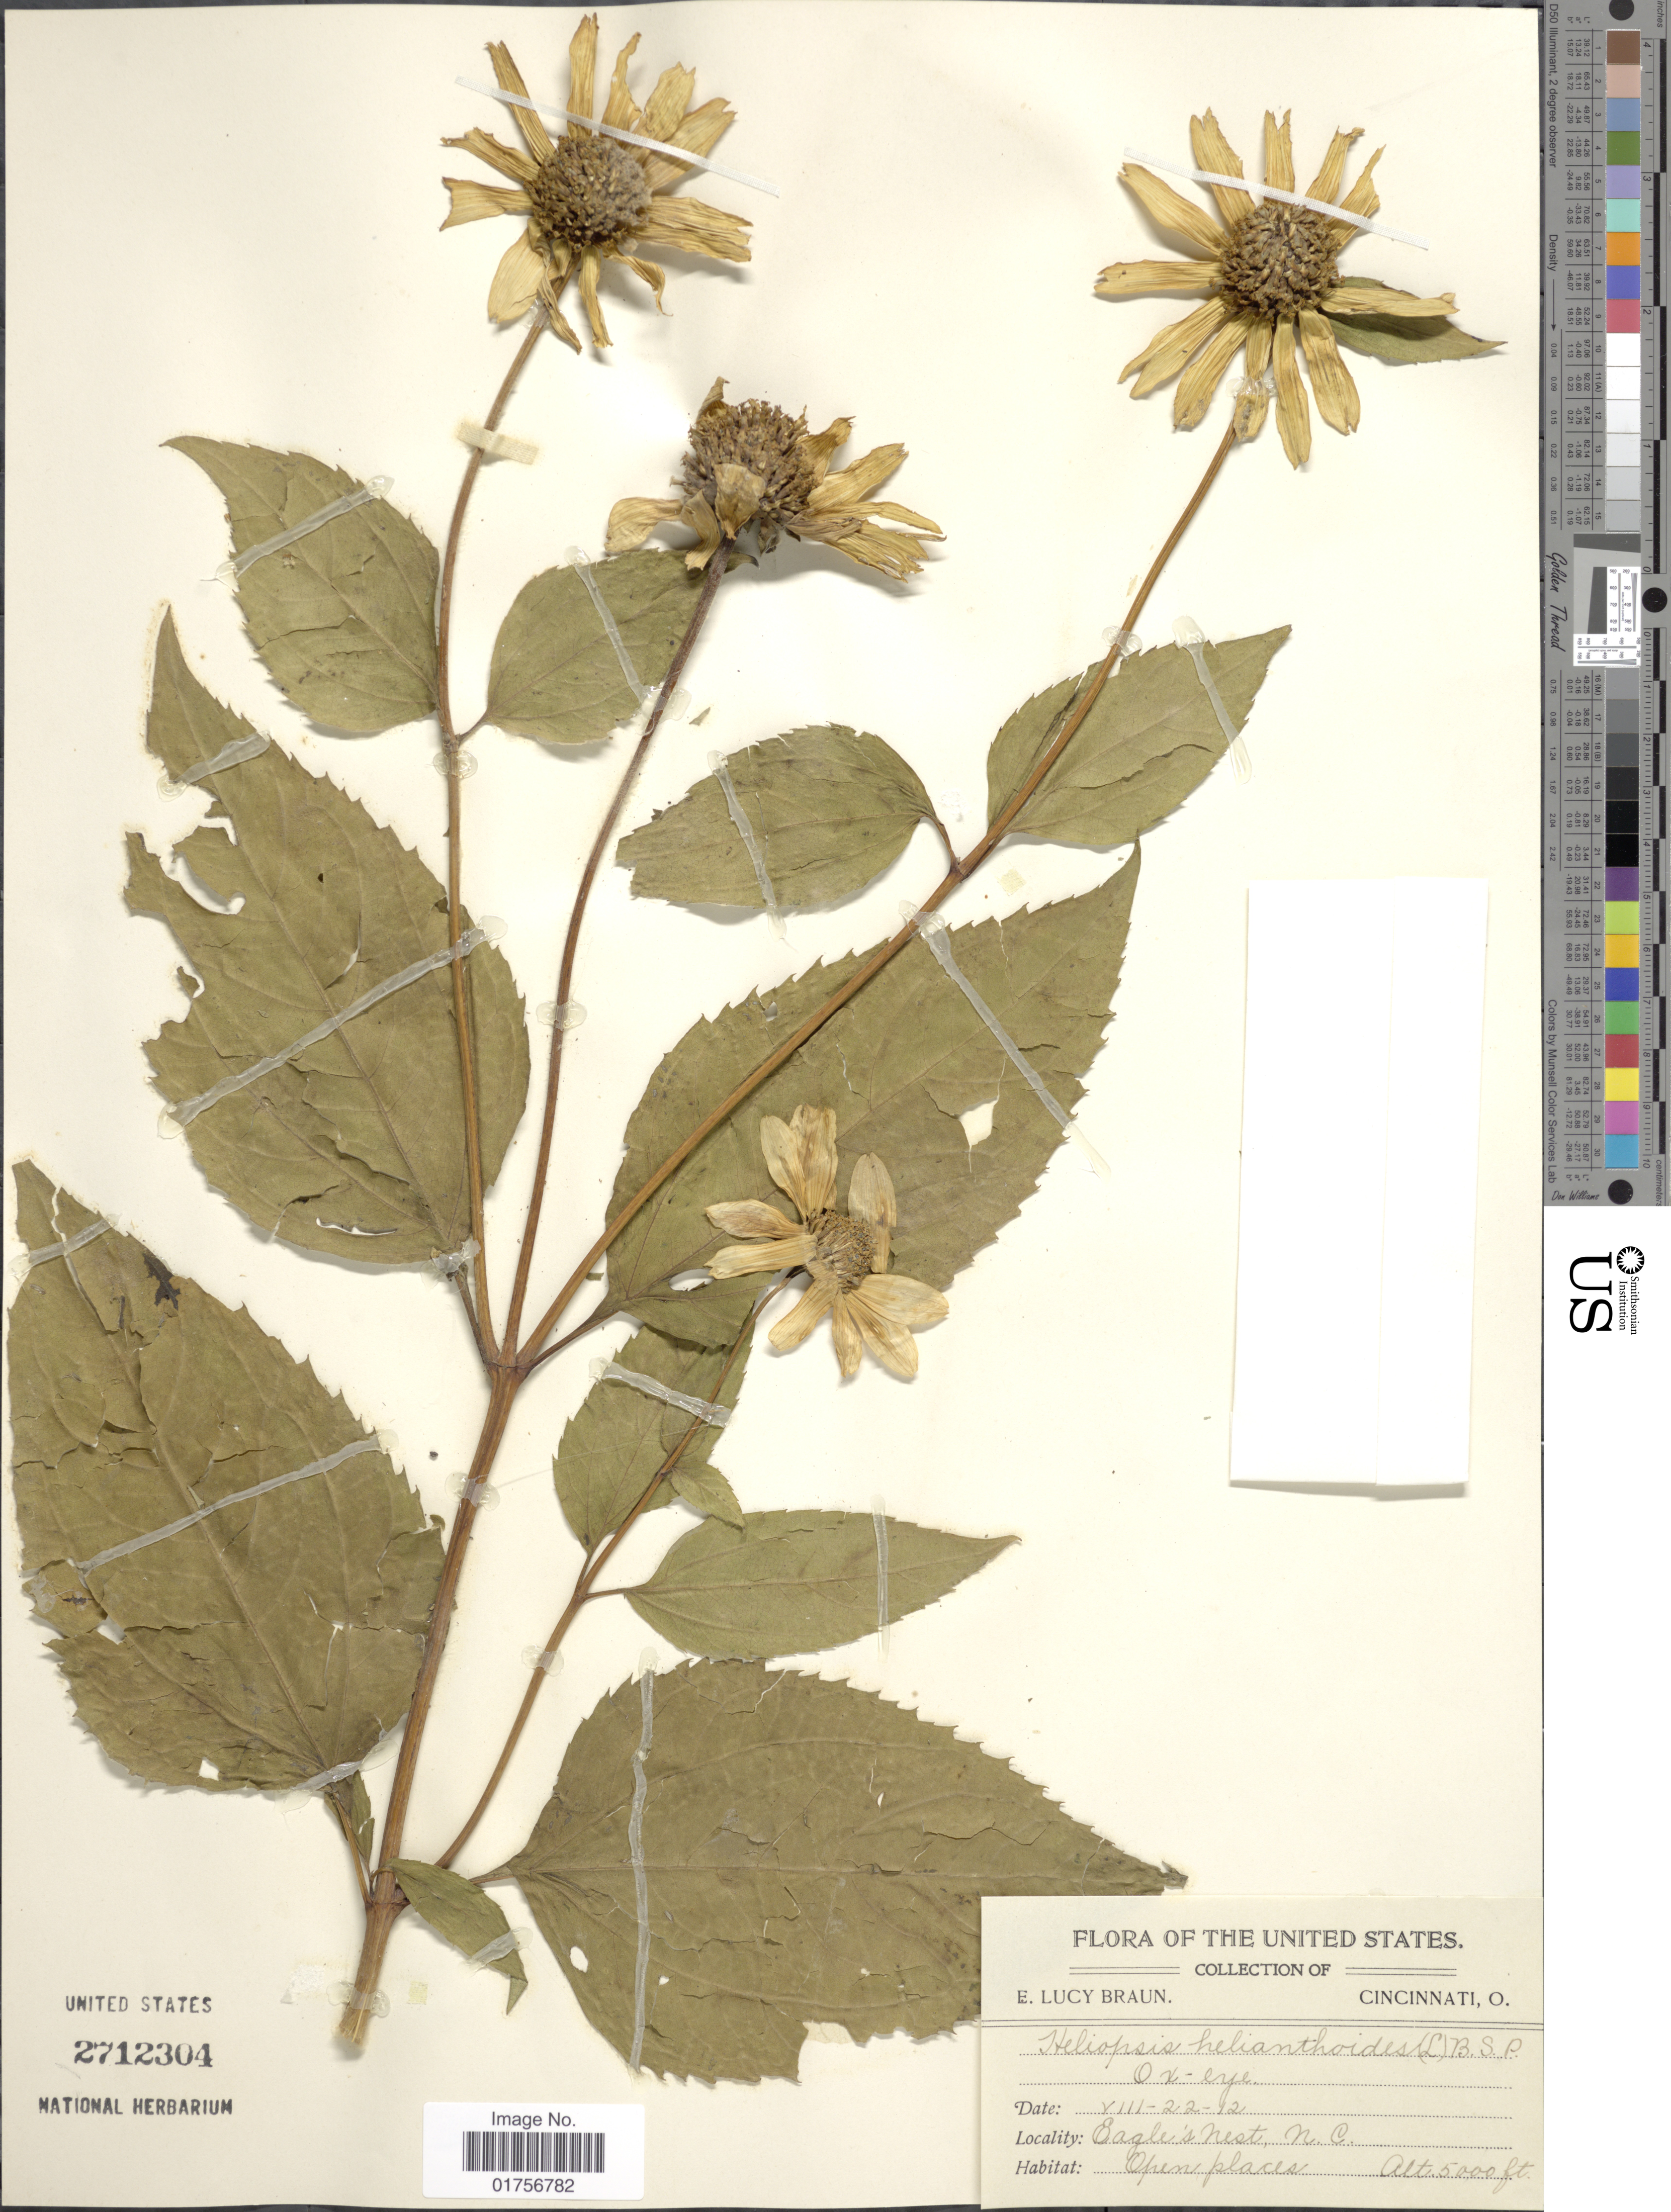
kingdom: Plantae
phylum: Tracheophyta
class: Magnoliopsida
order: Asterales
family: Asteraceae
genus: Heliopsis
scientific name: Heliopsis helianthoides subsp. helianthoides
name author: (L.) Sweet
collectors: E. L. Braun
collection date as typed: Transcribed d/m/y: 22/8/12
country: United States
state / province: North Carolina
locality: Eagle's Nest, N. C.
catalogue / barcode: US 2712304